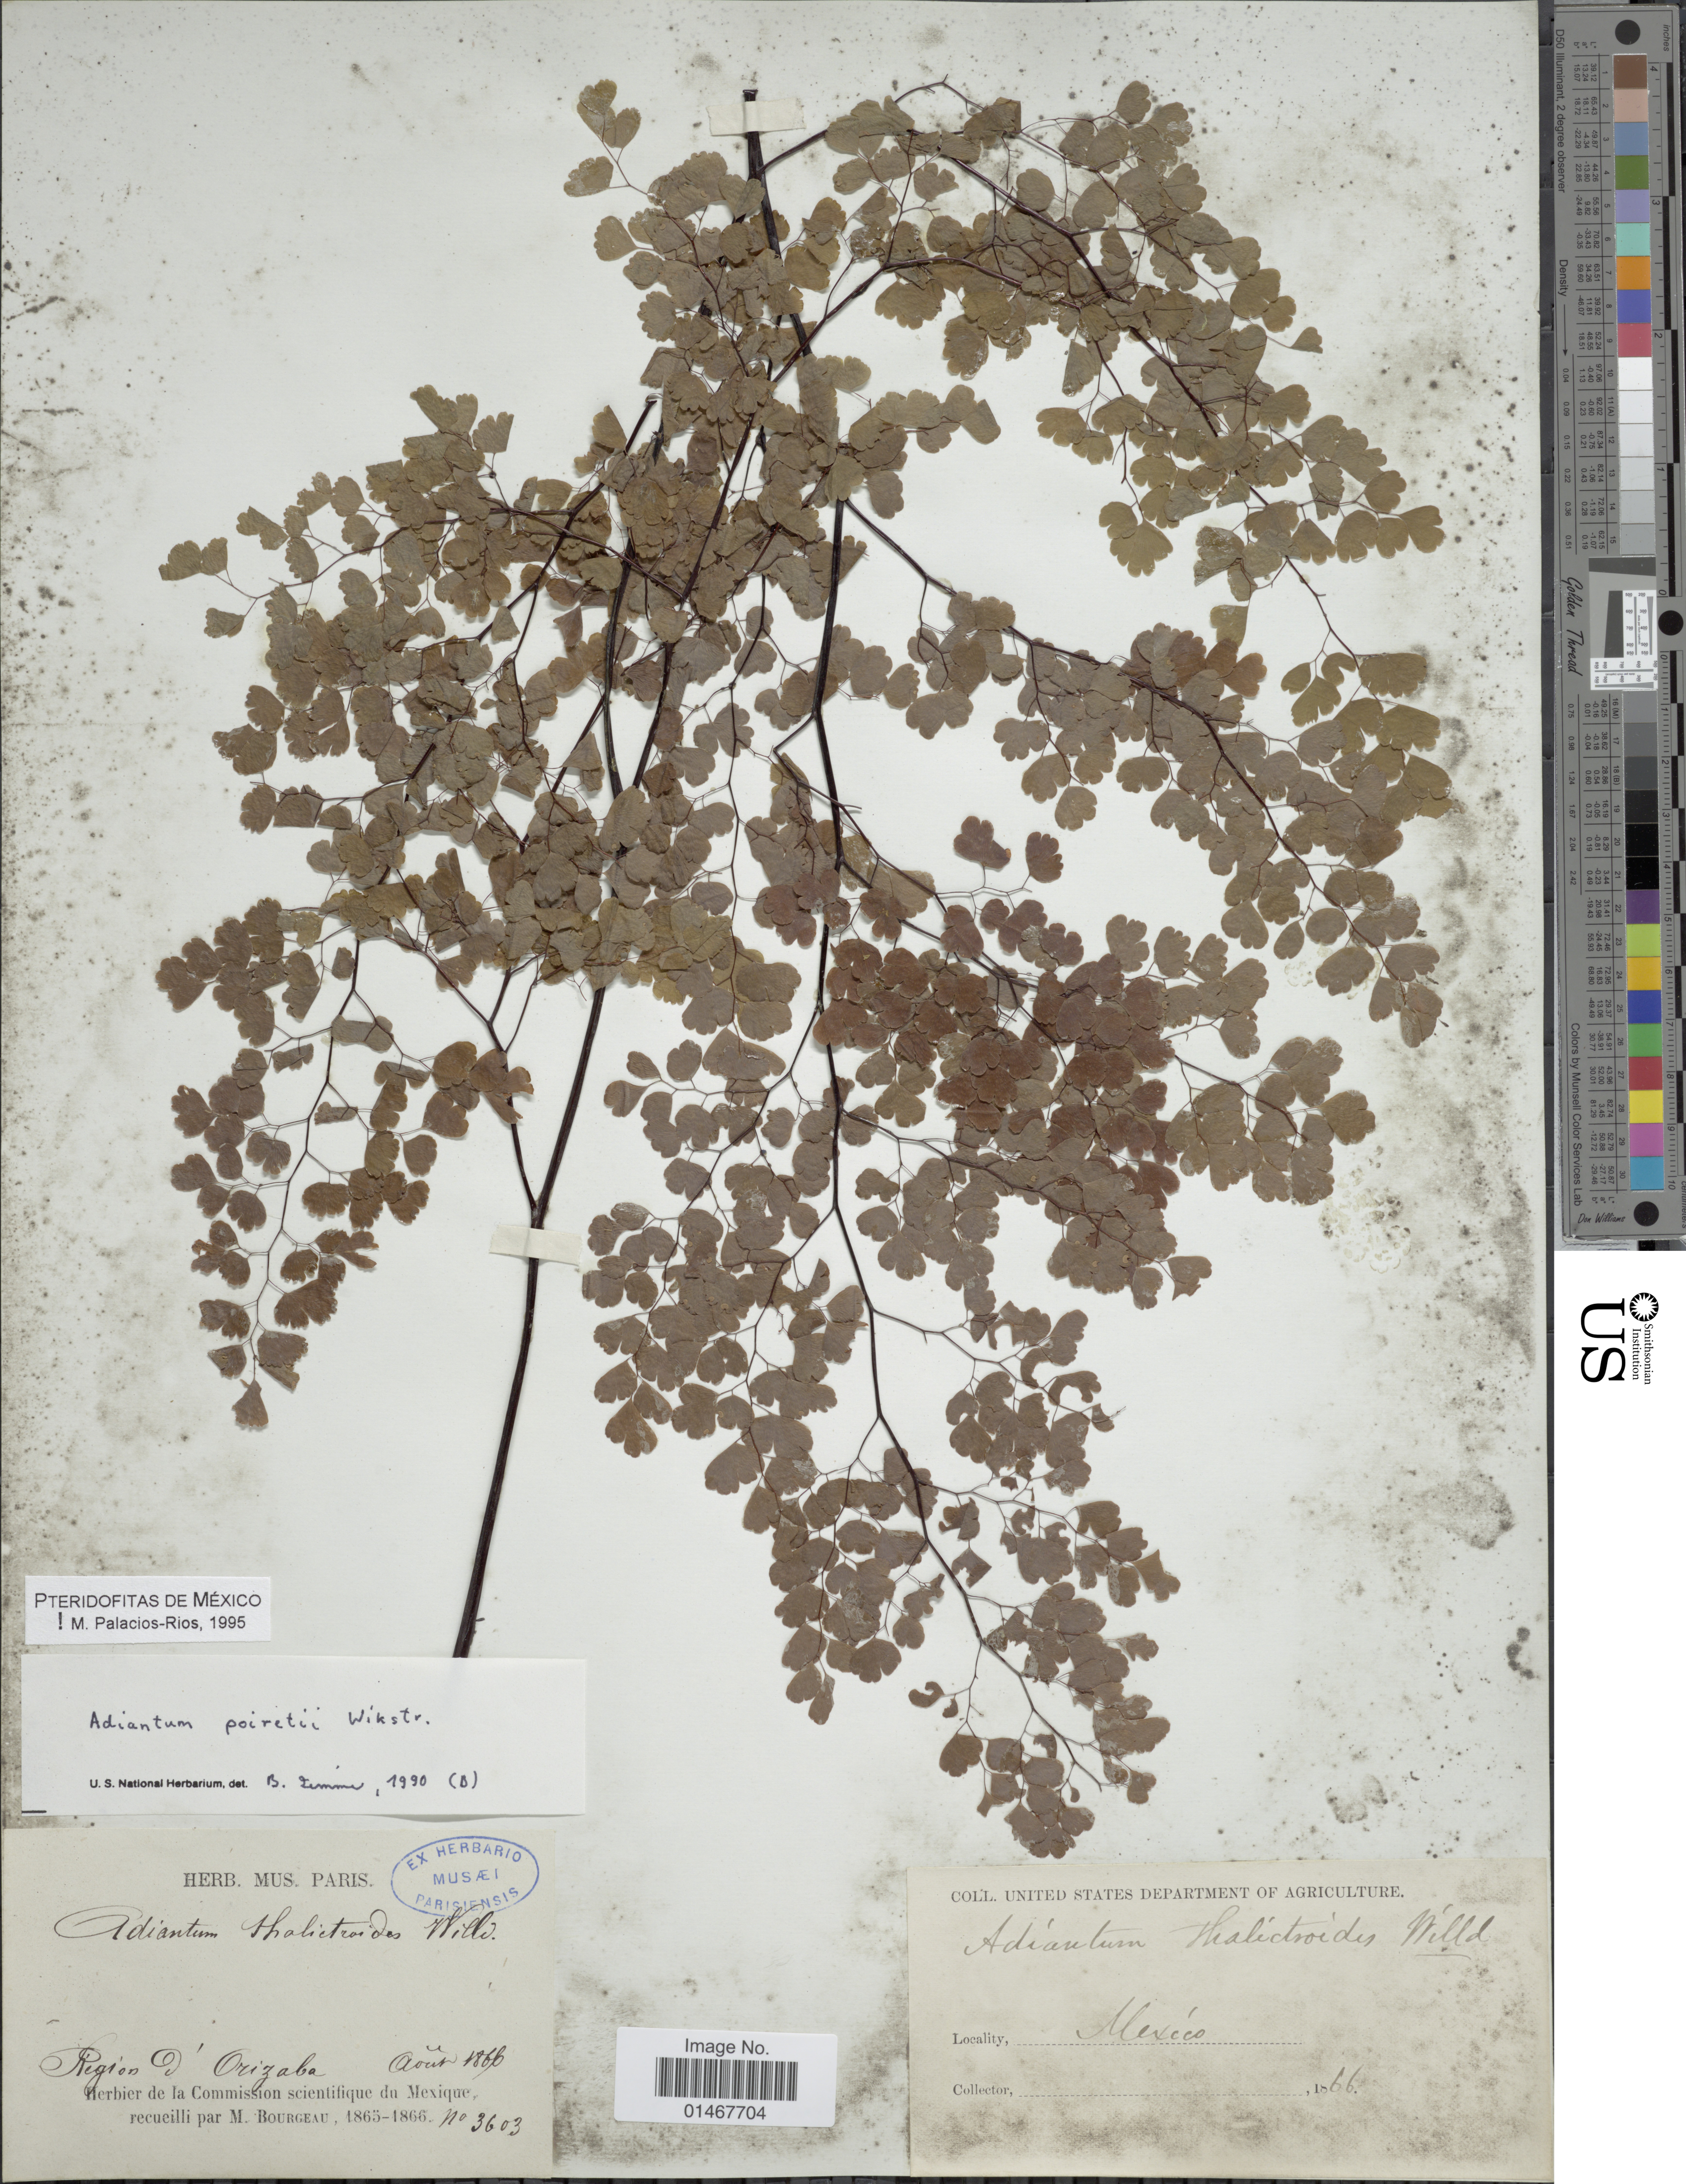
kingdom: Plantae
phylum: Tracheophyta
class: Polypodiopsida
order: Polypodiales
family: Pteridaceae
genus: Adiantum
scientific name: Adiantum poiretii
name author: Wikstr.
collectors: M. Bourgeau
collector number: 3603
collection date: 1866-08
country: Mexico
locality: Region d'Orizaba